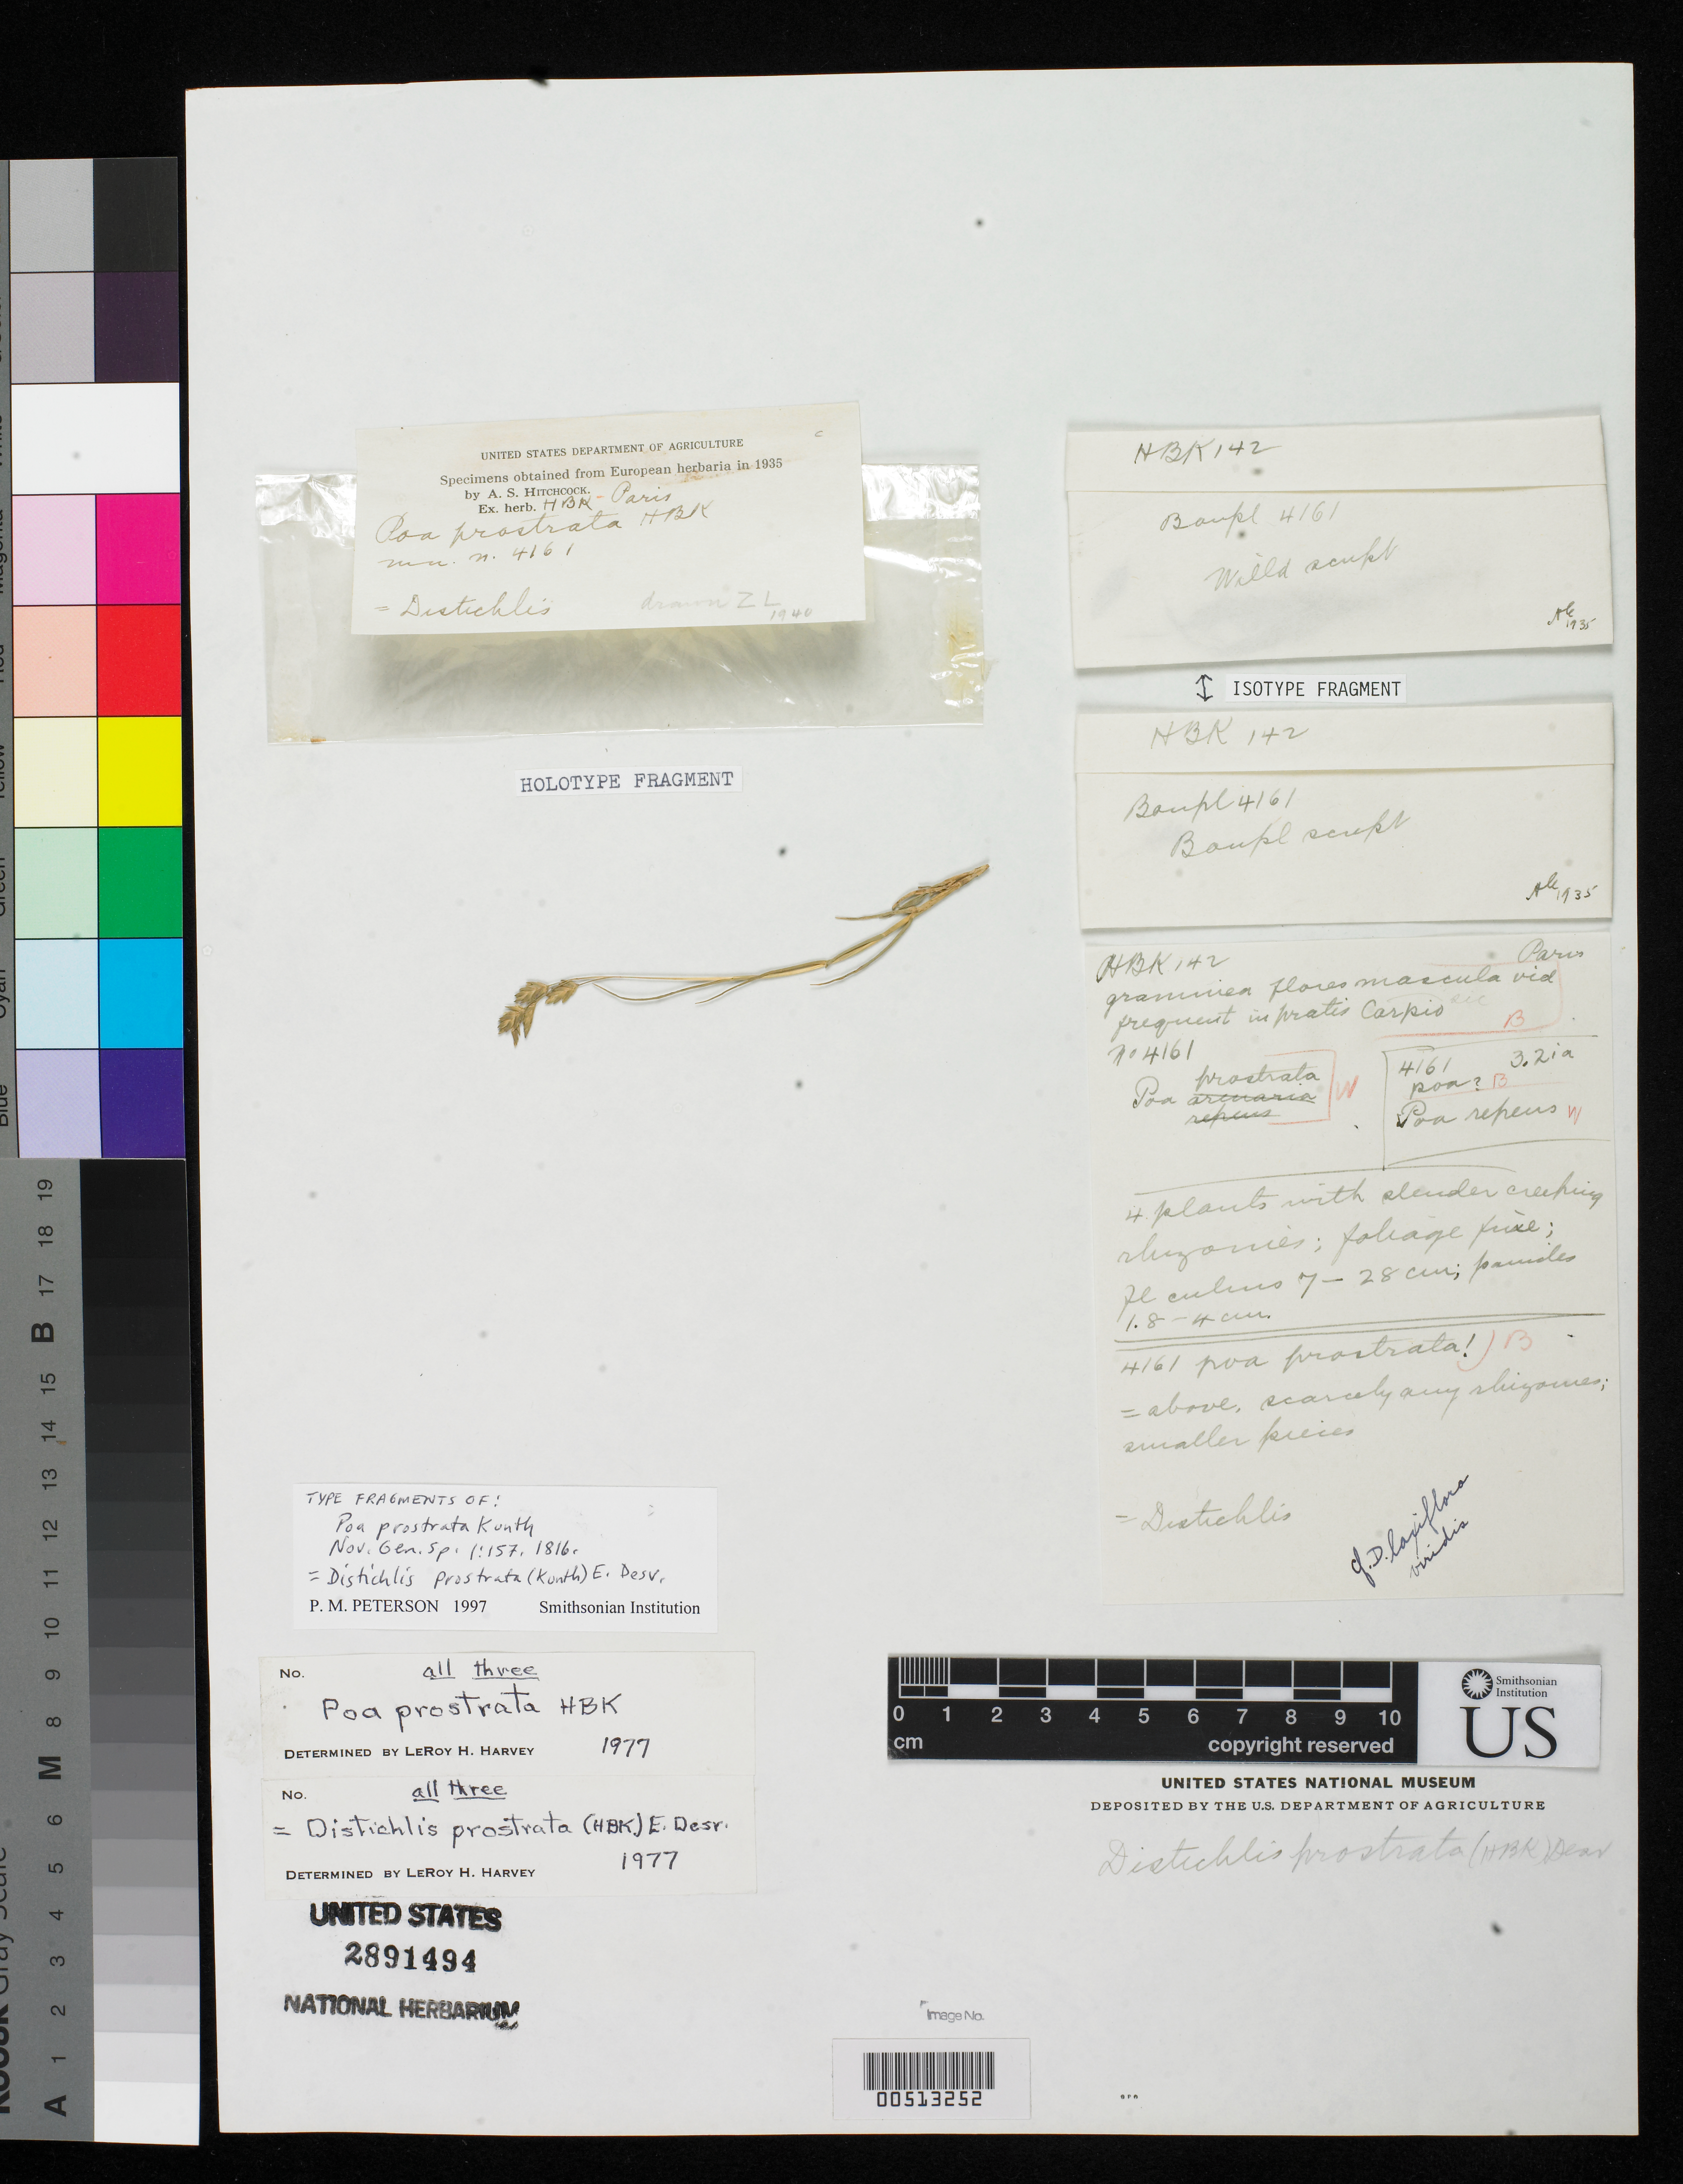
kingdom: Plantae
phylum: Tracheophyta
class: Liliopsida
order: Poales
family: Poaceae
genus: Poa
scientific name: Poa prostrata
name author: Kunth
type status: Type Collection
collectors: F. W. Humboldt & A. J. A. Bonpland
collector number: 4161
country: Venezuela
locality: Pratis Carpio.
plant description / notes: Fragmentary material of type specimens ex herb. HBK (Paris),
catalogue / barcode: US 2891494